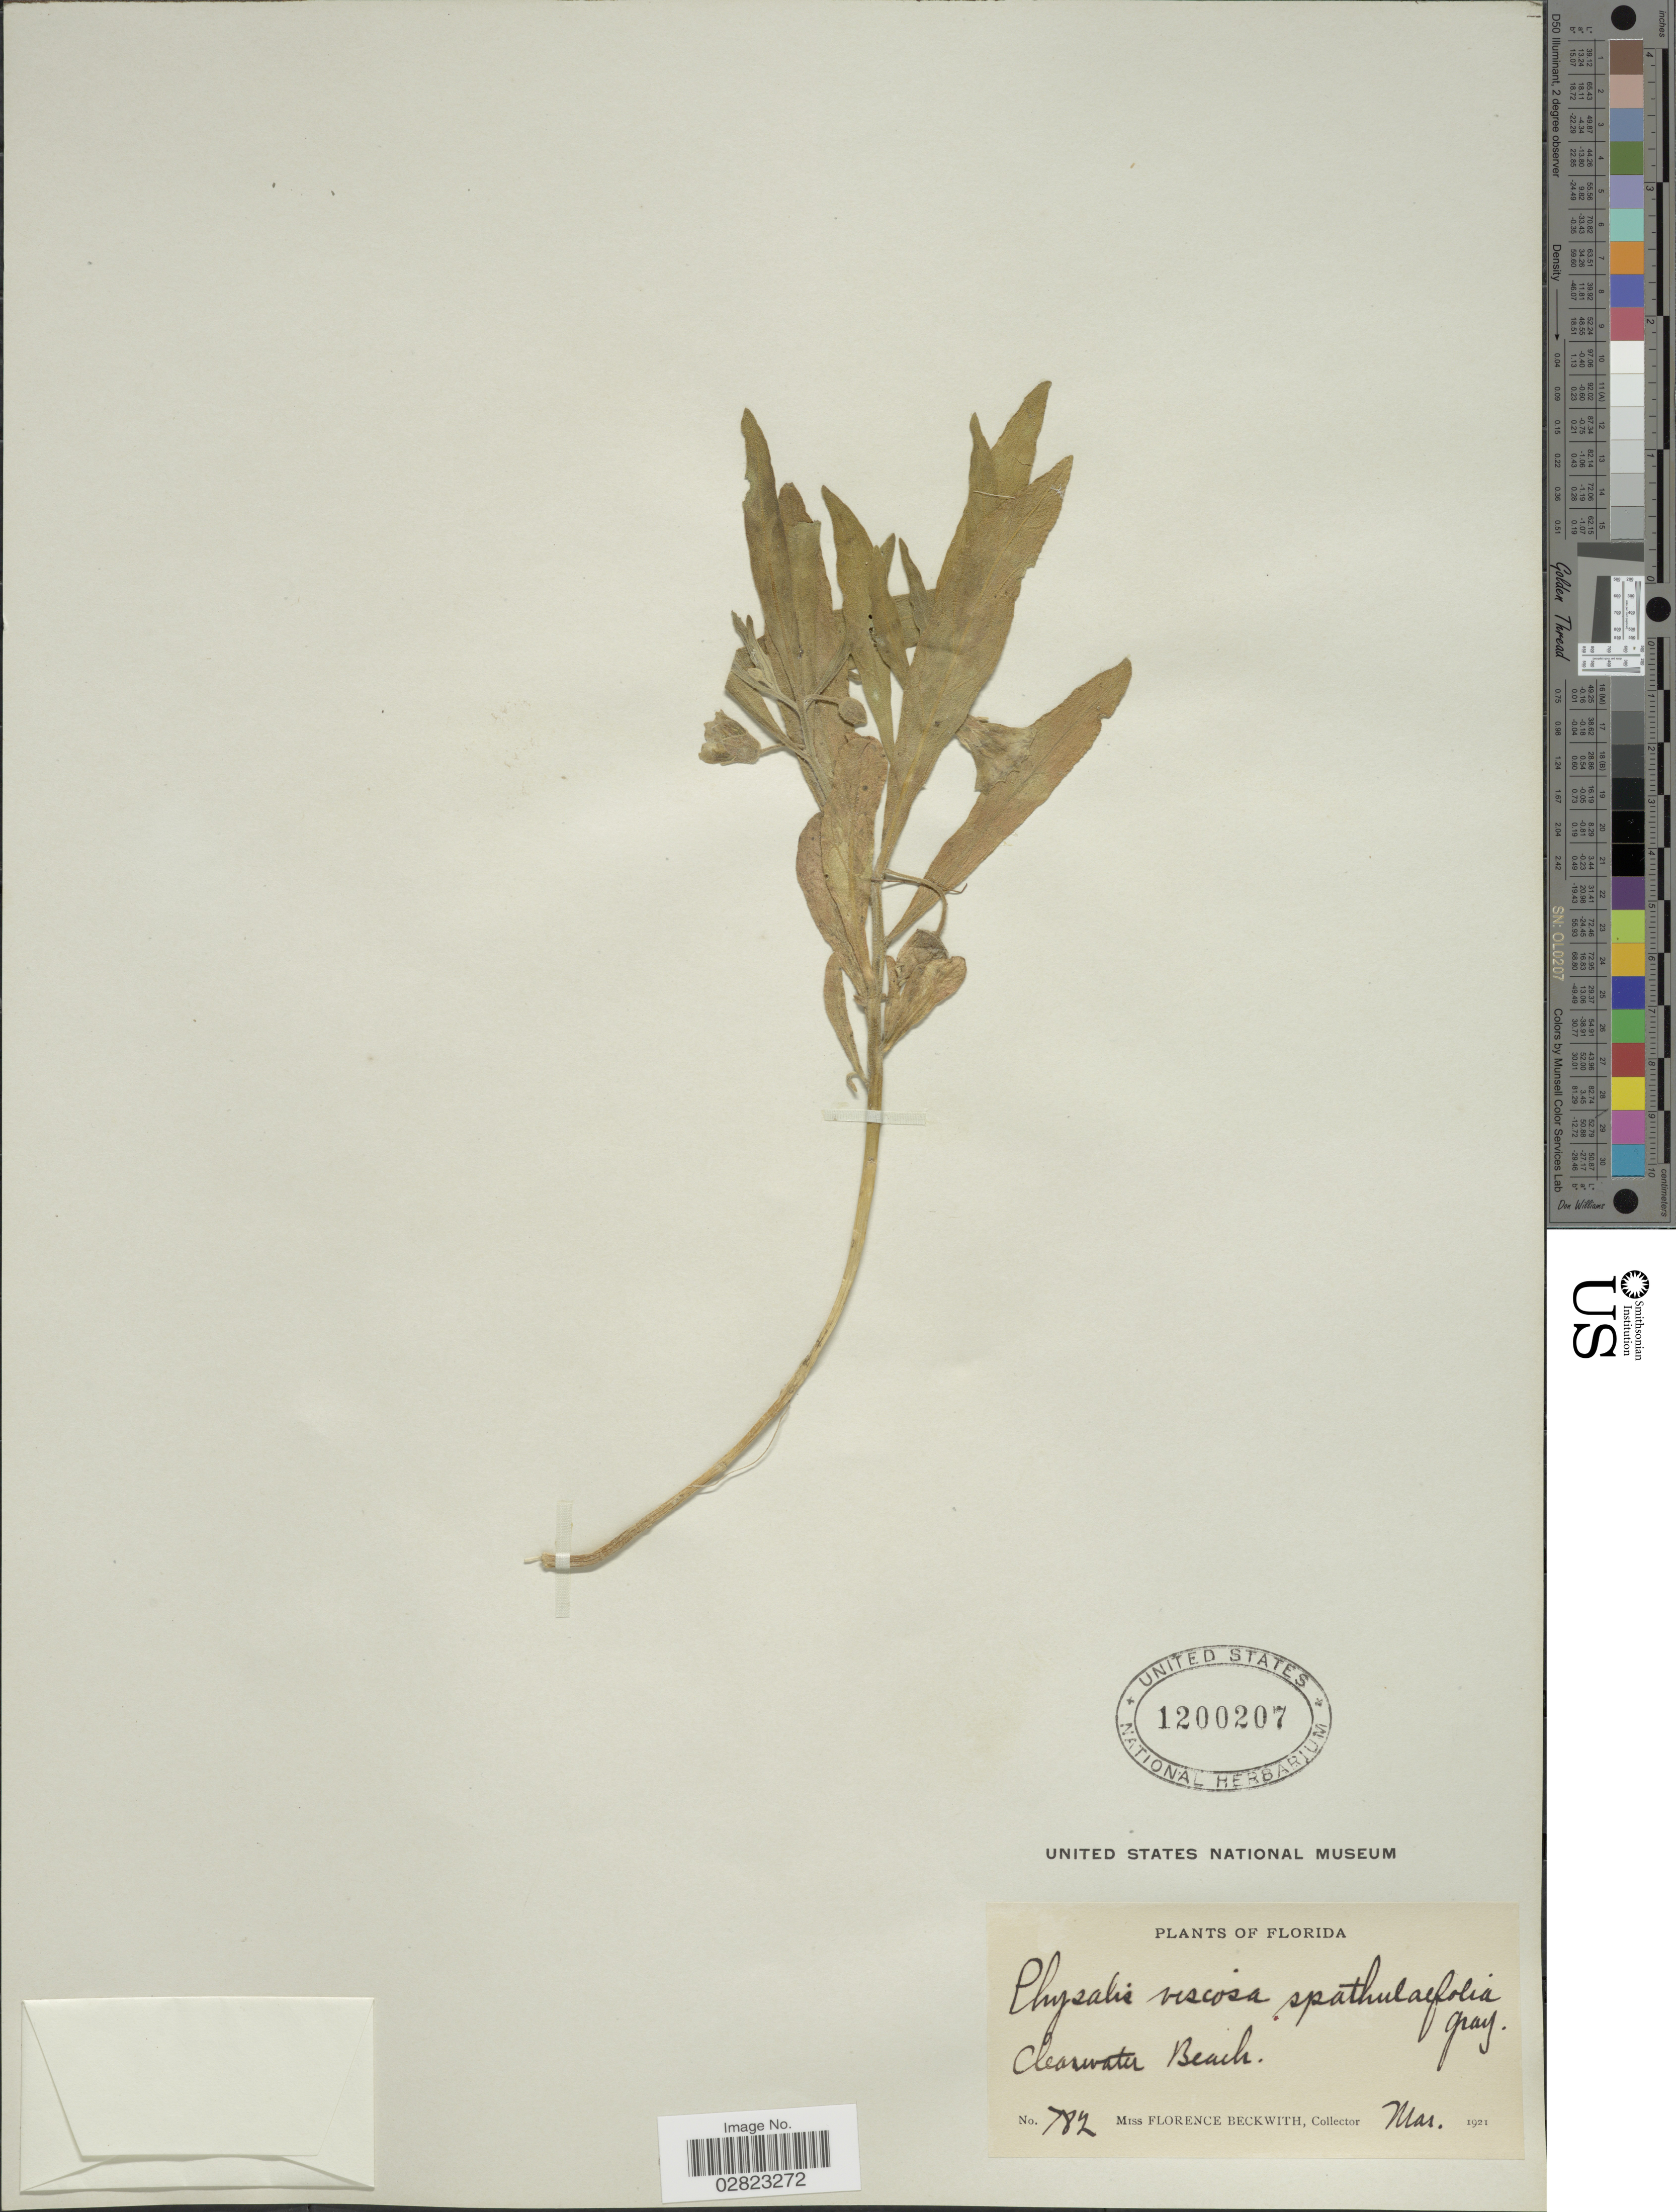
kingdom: Plantae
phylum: Tracheophyta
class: Magnoliopsida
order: Solanales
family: Solanaceae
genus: Physalis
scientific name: Physalis elliottii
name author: Kunze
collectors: F. Beckwith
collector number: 782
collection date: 1921-03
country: United States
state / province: Florida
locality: Clearwater Beach.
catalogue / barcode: US 1200207